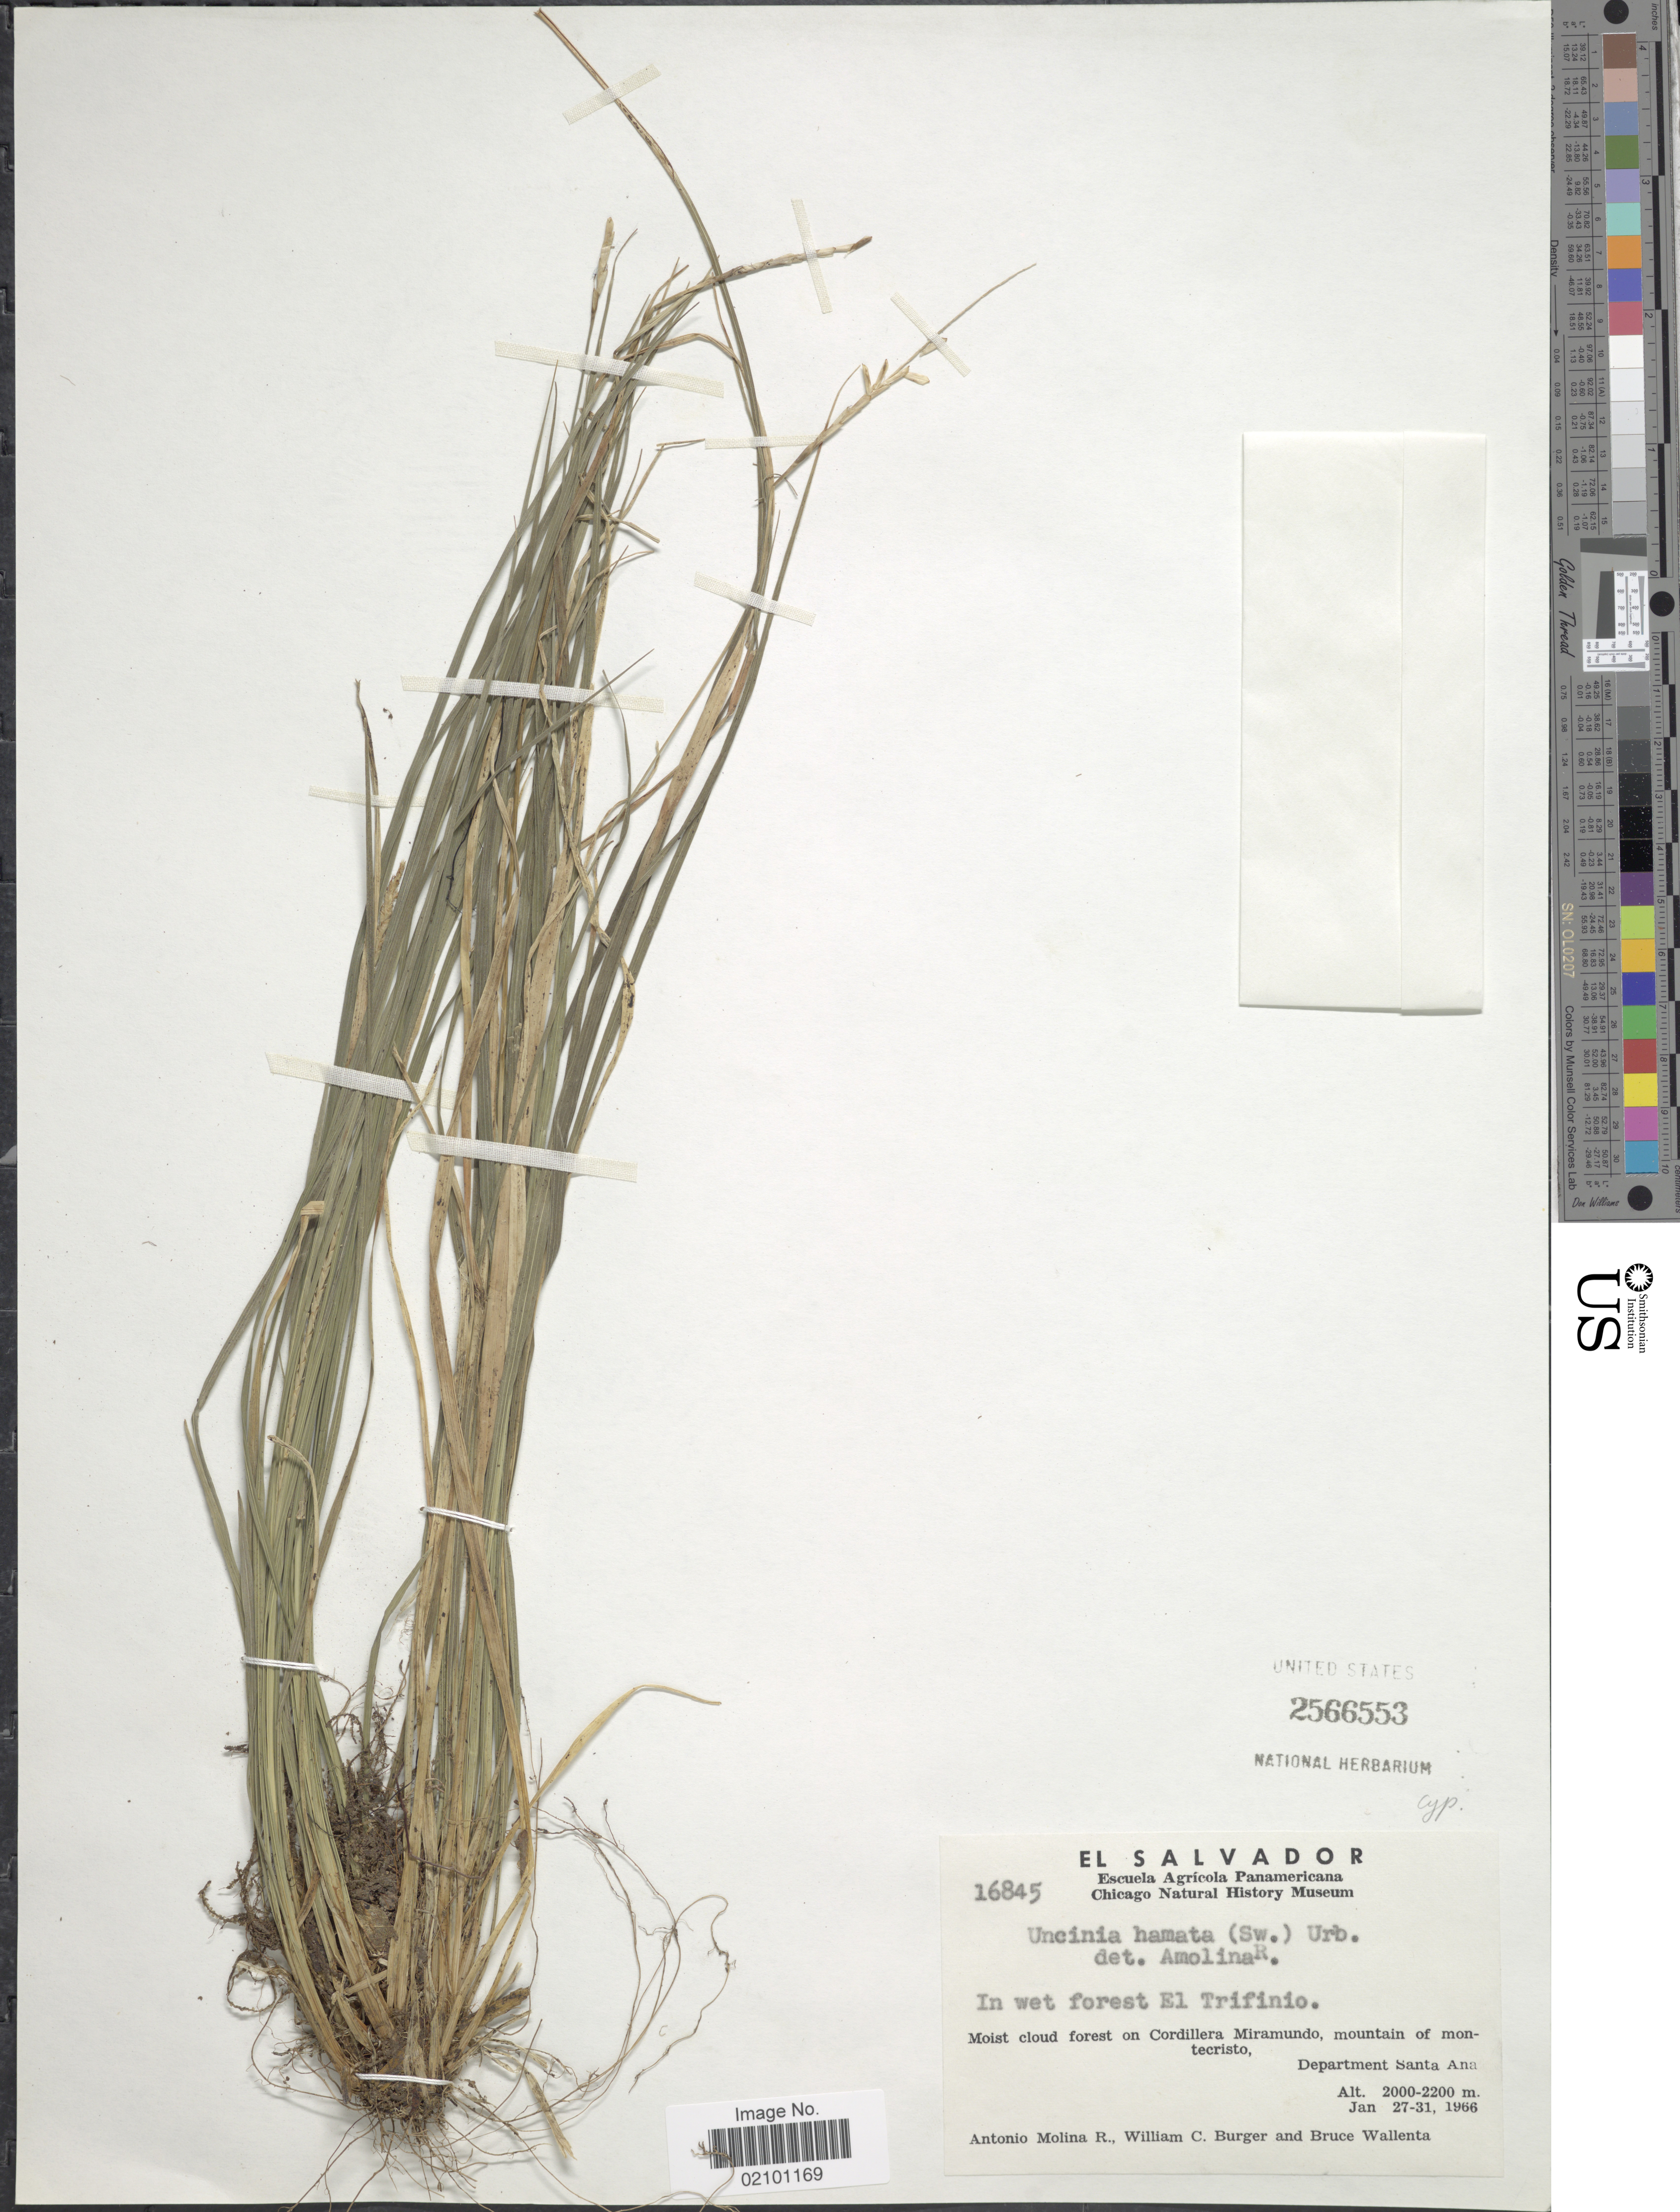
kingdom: Plantae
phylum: Tracheophyta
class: Liliopsida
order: Poales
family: Cyperaceae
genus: Carex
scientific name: Carex hamata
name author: Sw.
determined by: Strong, M. T., (US), Smithsonian Institution - National Museum of Natural History (UNITED STATES)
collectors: A. Molina R., W. Burger & B. Wallenta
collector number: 16845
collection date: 1966-01-27/1966-01-31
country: El Salvador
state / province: Santa Ana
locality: Cordillera Miramundo, mountain of montecristo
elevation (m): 2000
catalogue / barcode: US 2566553